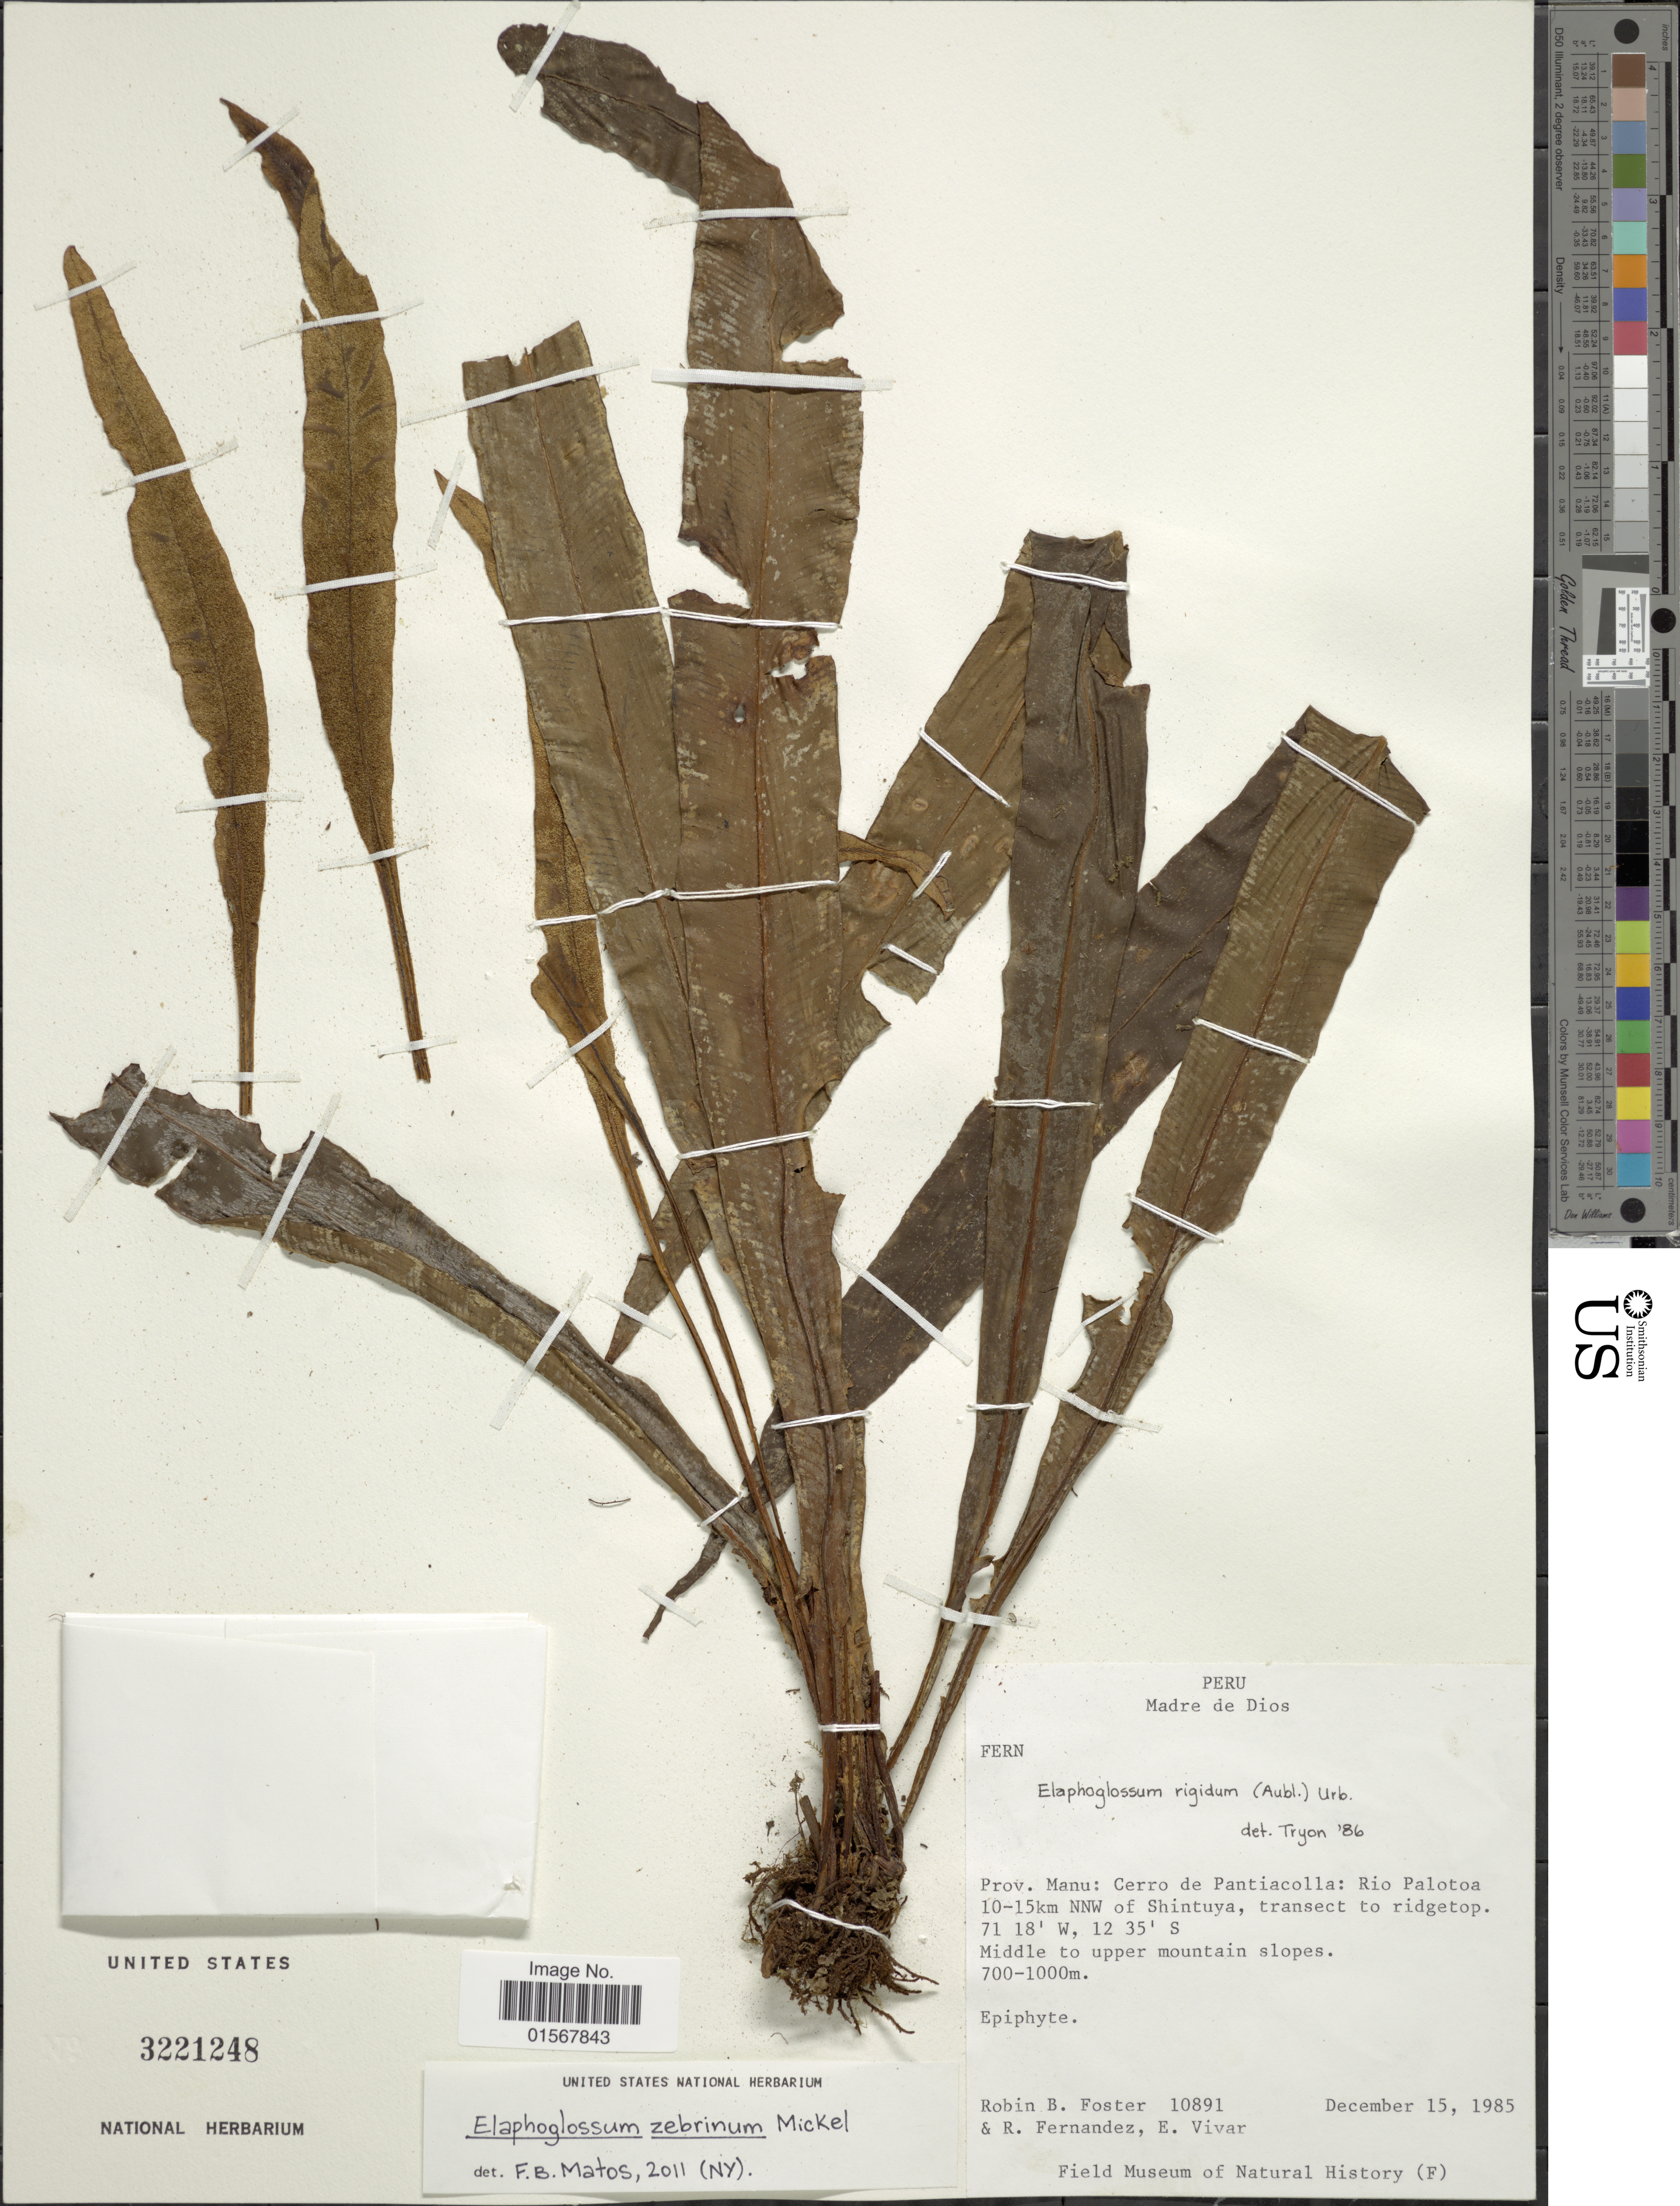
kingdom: Plantae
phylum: Tracheophyta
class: Polypodiopsida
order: Polypodiales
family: Dryopteridaceae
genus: Elaphoglossum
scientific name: Elaphoglossum zebrinum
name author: Mickel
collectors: R. B. Foster, R. Fernandez & E. Vivar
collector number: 10891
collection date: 1985-12-15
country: Peru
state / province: Madre de Dios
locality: Madre de Dios, Prov. Manu: Cerro de Pantiacolla: Rio Palotoa 10-15 km NNW of Shintuya, transect to ridgetop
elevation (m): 700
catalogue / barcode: US 3221248